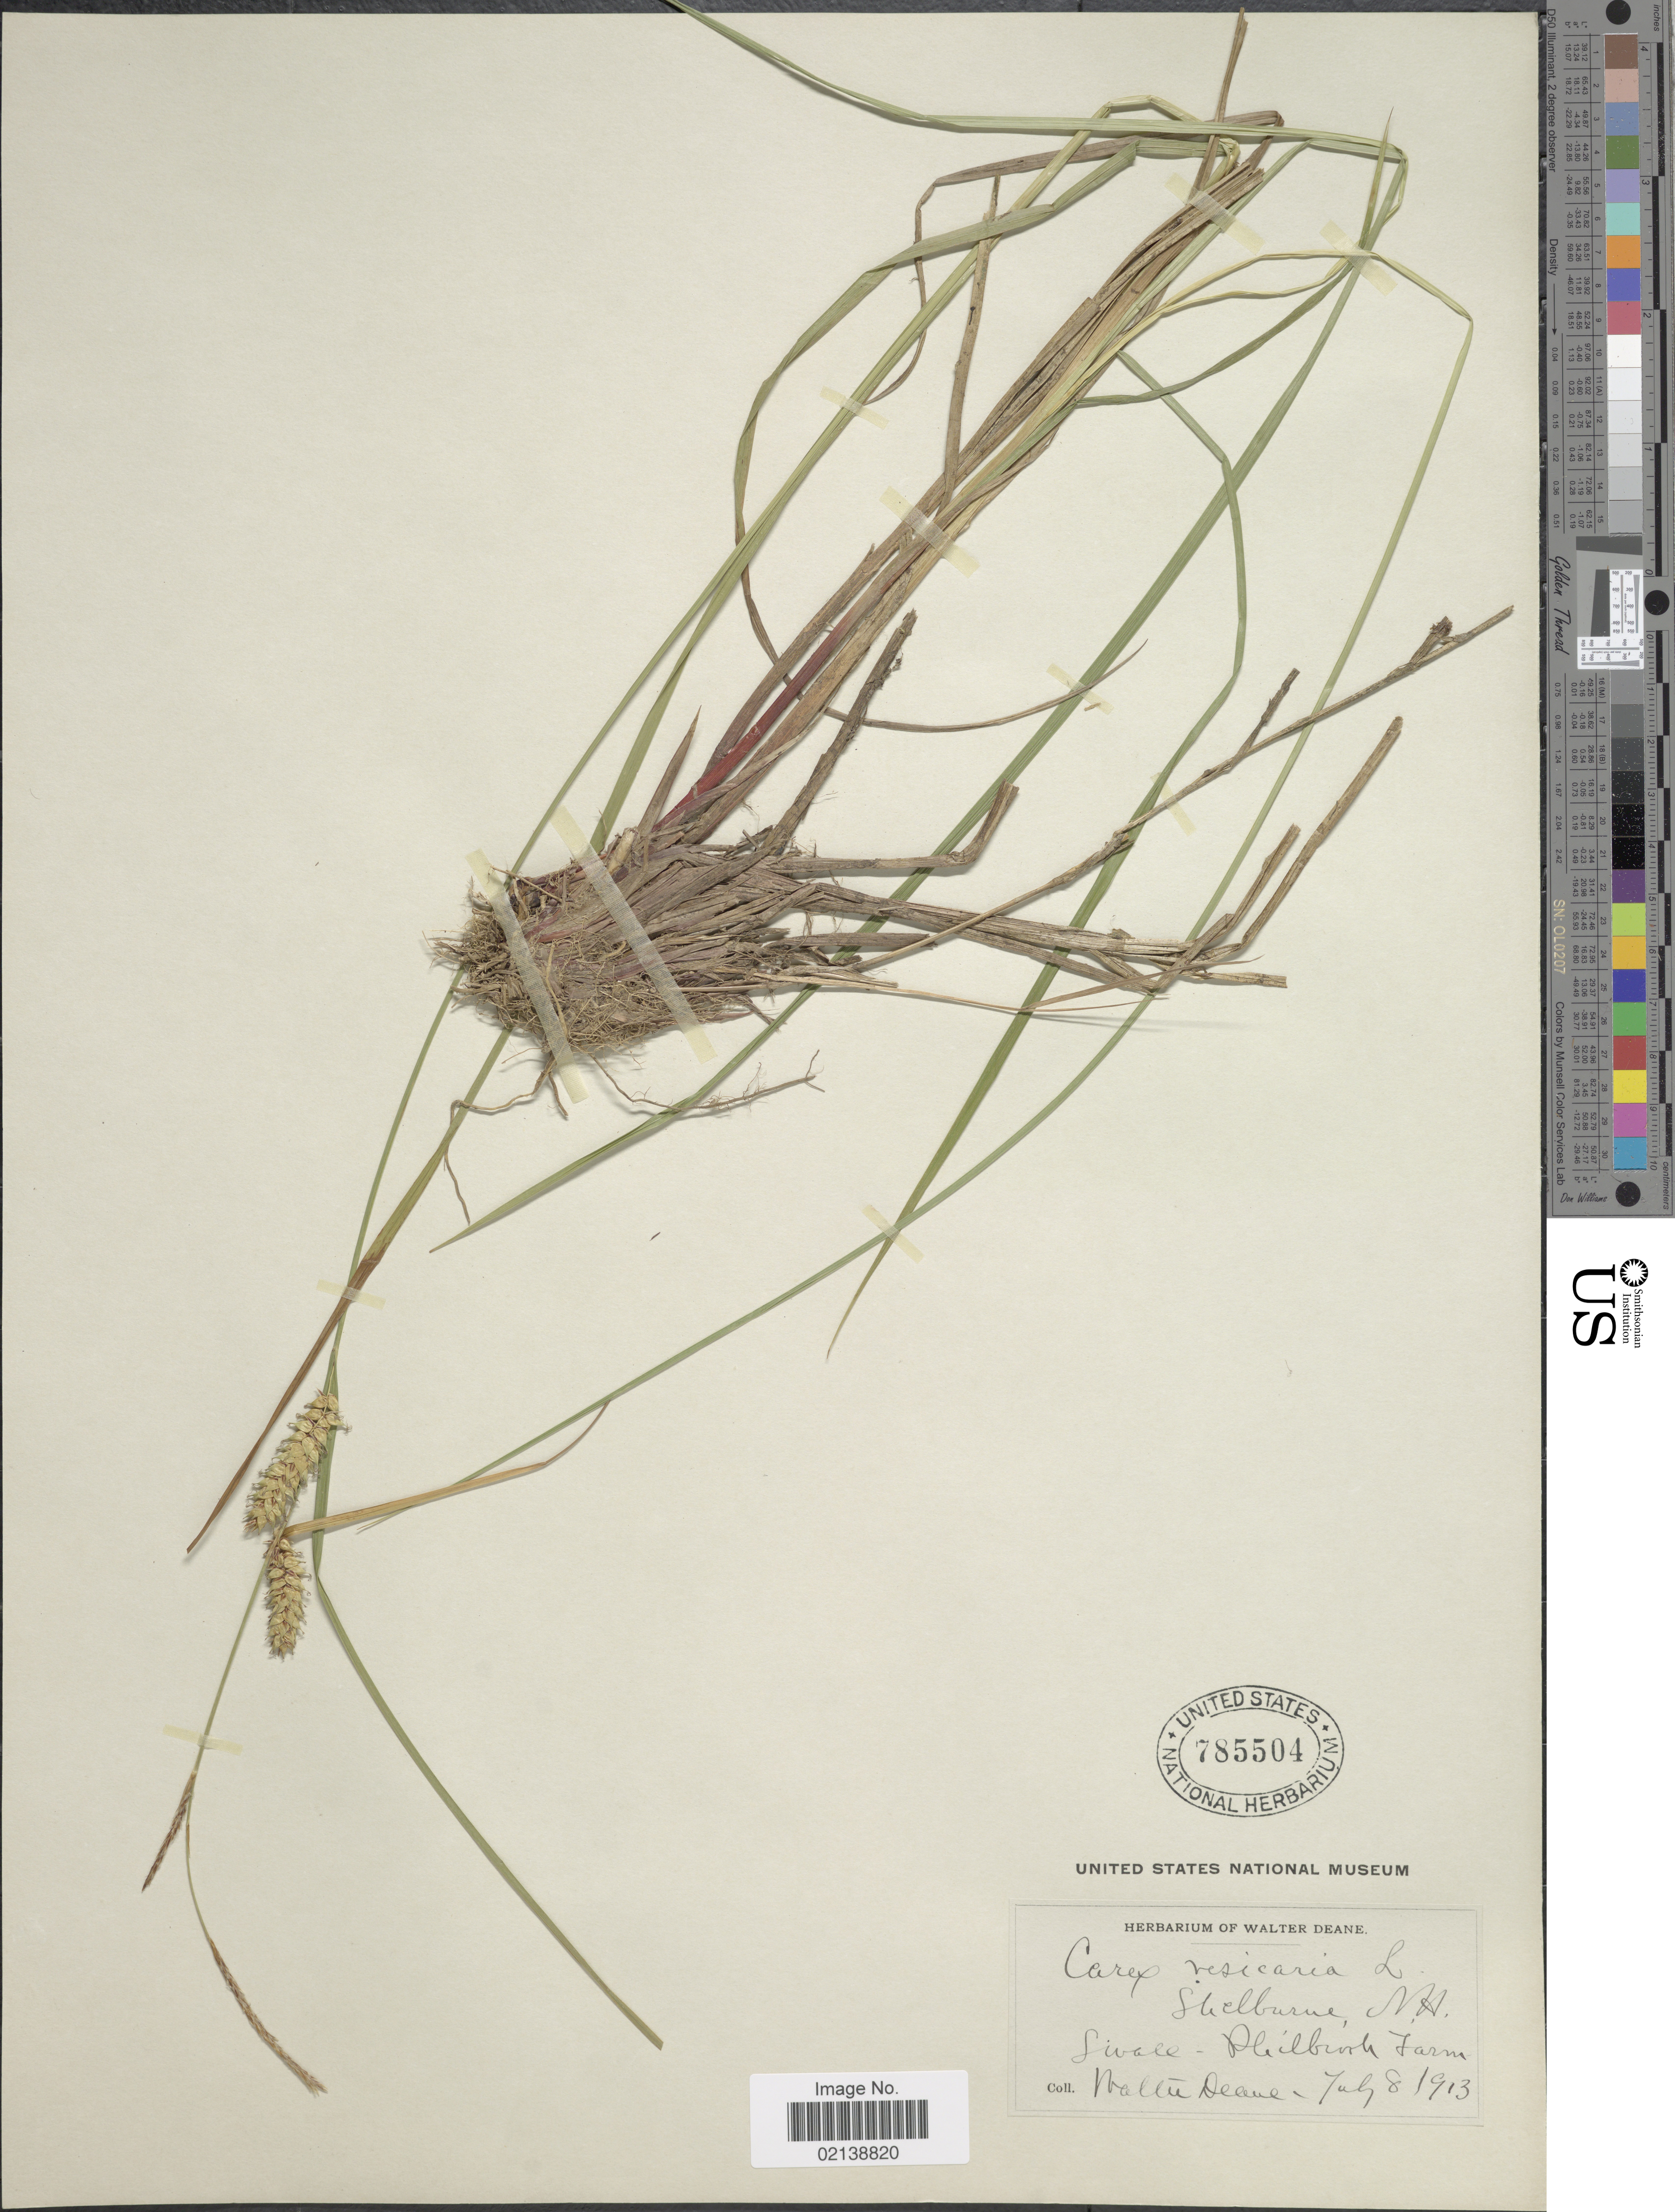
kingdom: Plantae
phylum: Tracheophyta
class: Liliopsida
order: Poales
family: Cyperaceae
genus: Carex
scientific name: Carex vesicaria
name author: L.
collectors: W. Deane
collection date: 1913-07-08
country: United States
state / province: New Hampshire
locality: Shelburne, NH., Swale - Philbrook Farm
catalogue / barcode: US 785504